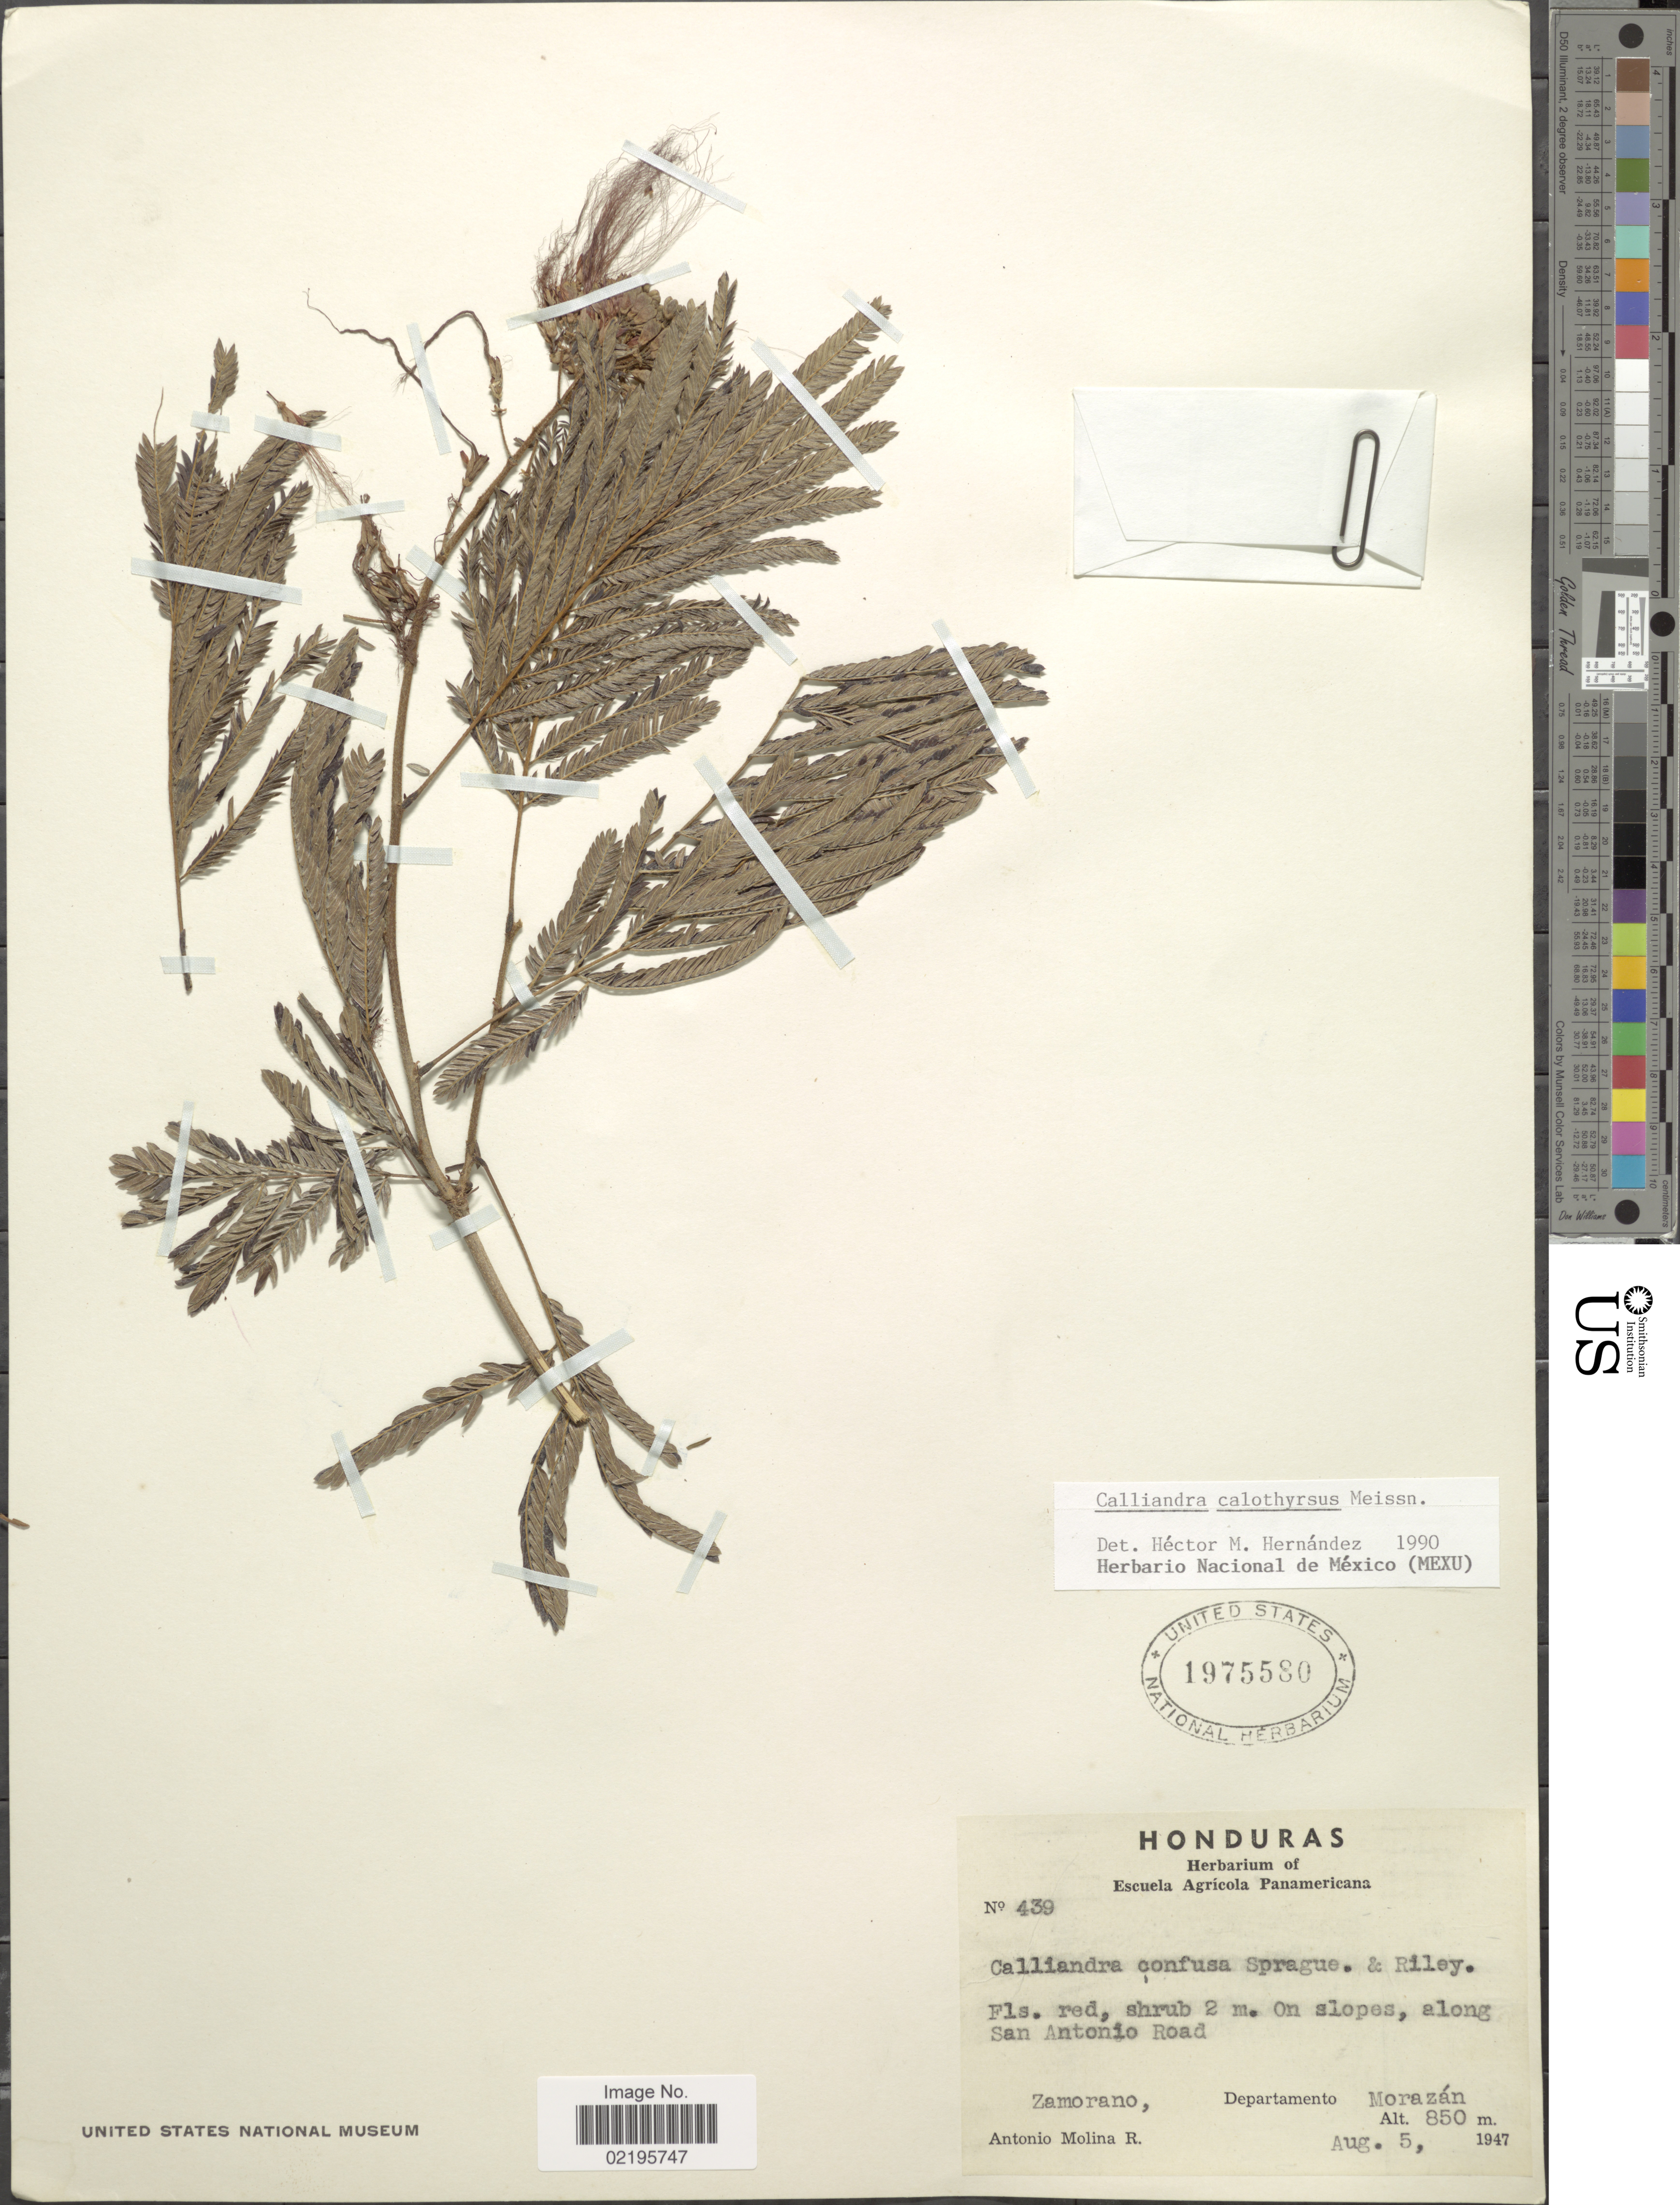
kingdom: Plantae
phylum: Tracheophyta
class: Magnoliopsida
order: Fabales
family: Fabaceae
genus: Calliandra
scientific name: Calliandra calothyrsus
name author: Meisn.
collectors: A. Molina R.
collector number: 439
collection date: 1947-08-05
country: Honduras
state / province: Fco. Morazán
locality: Along San Antonio Road, Zamorano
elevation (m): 850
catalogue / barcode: US 1975580